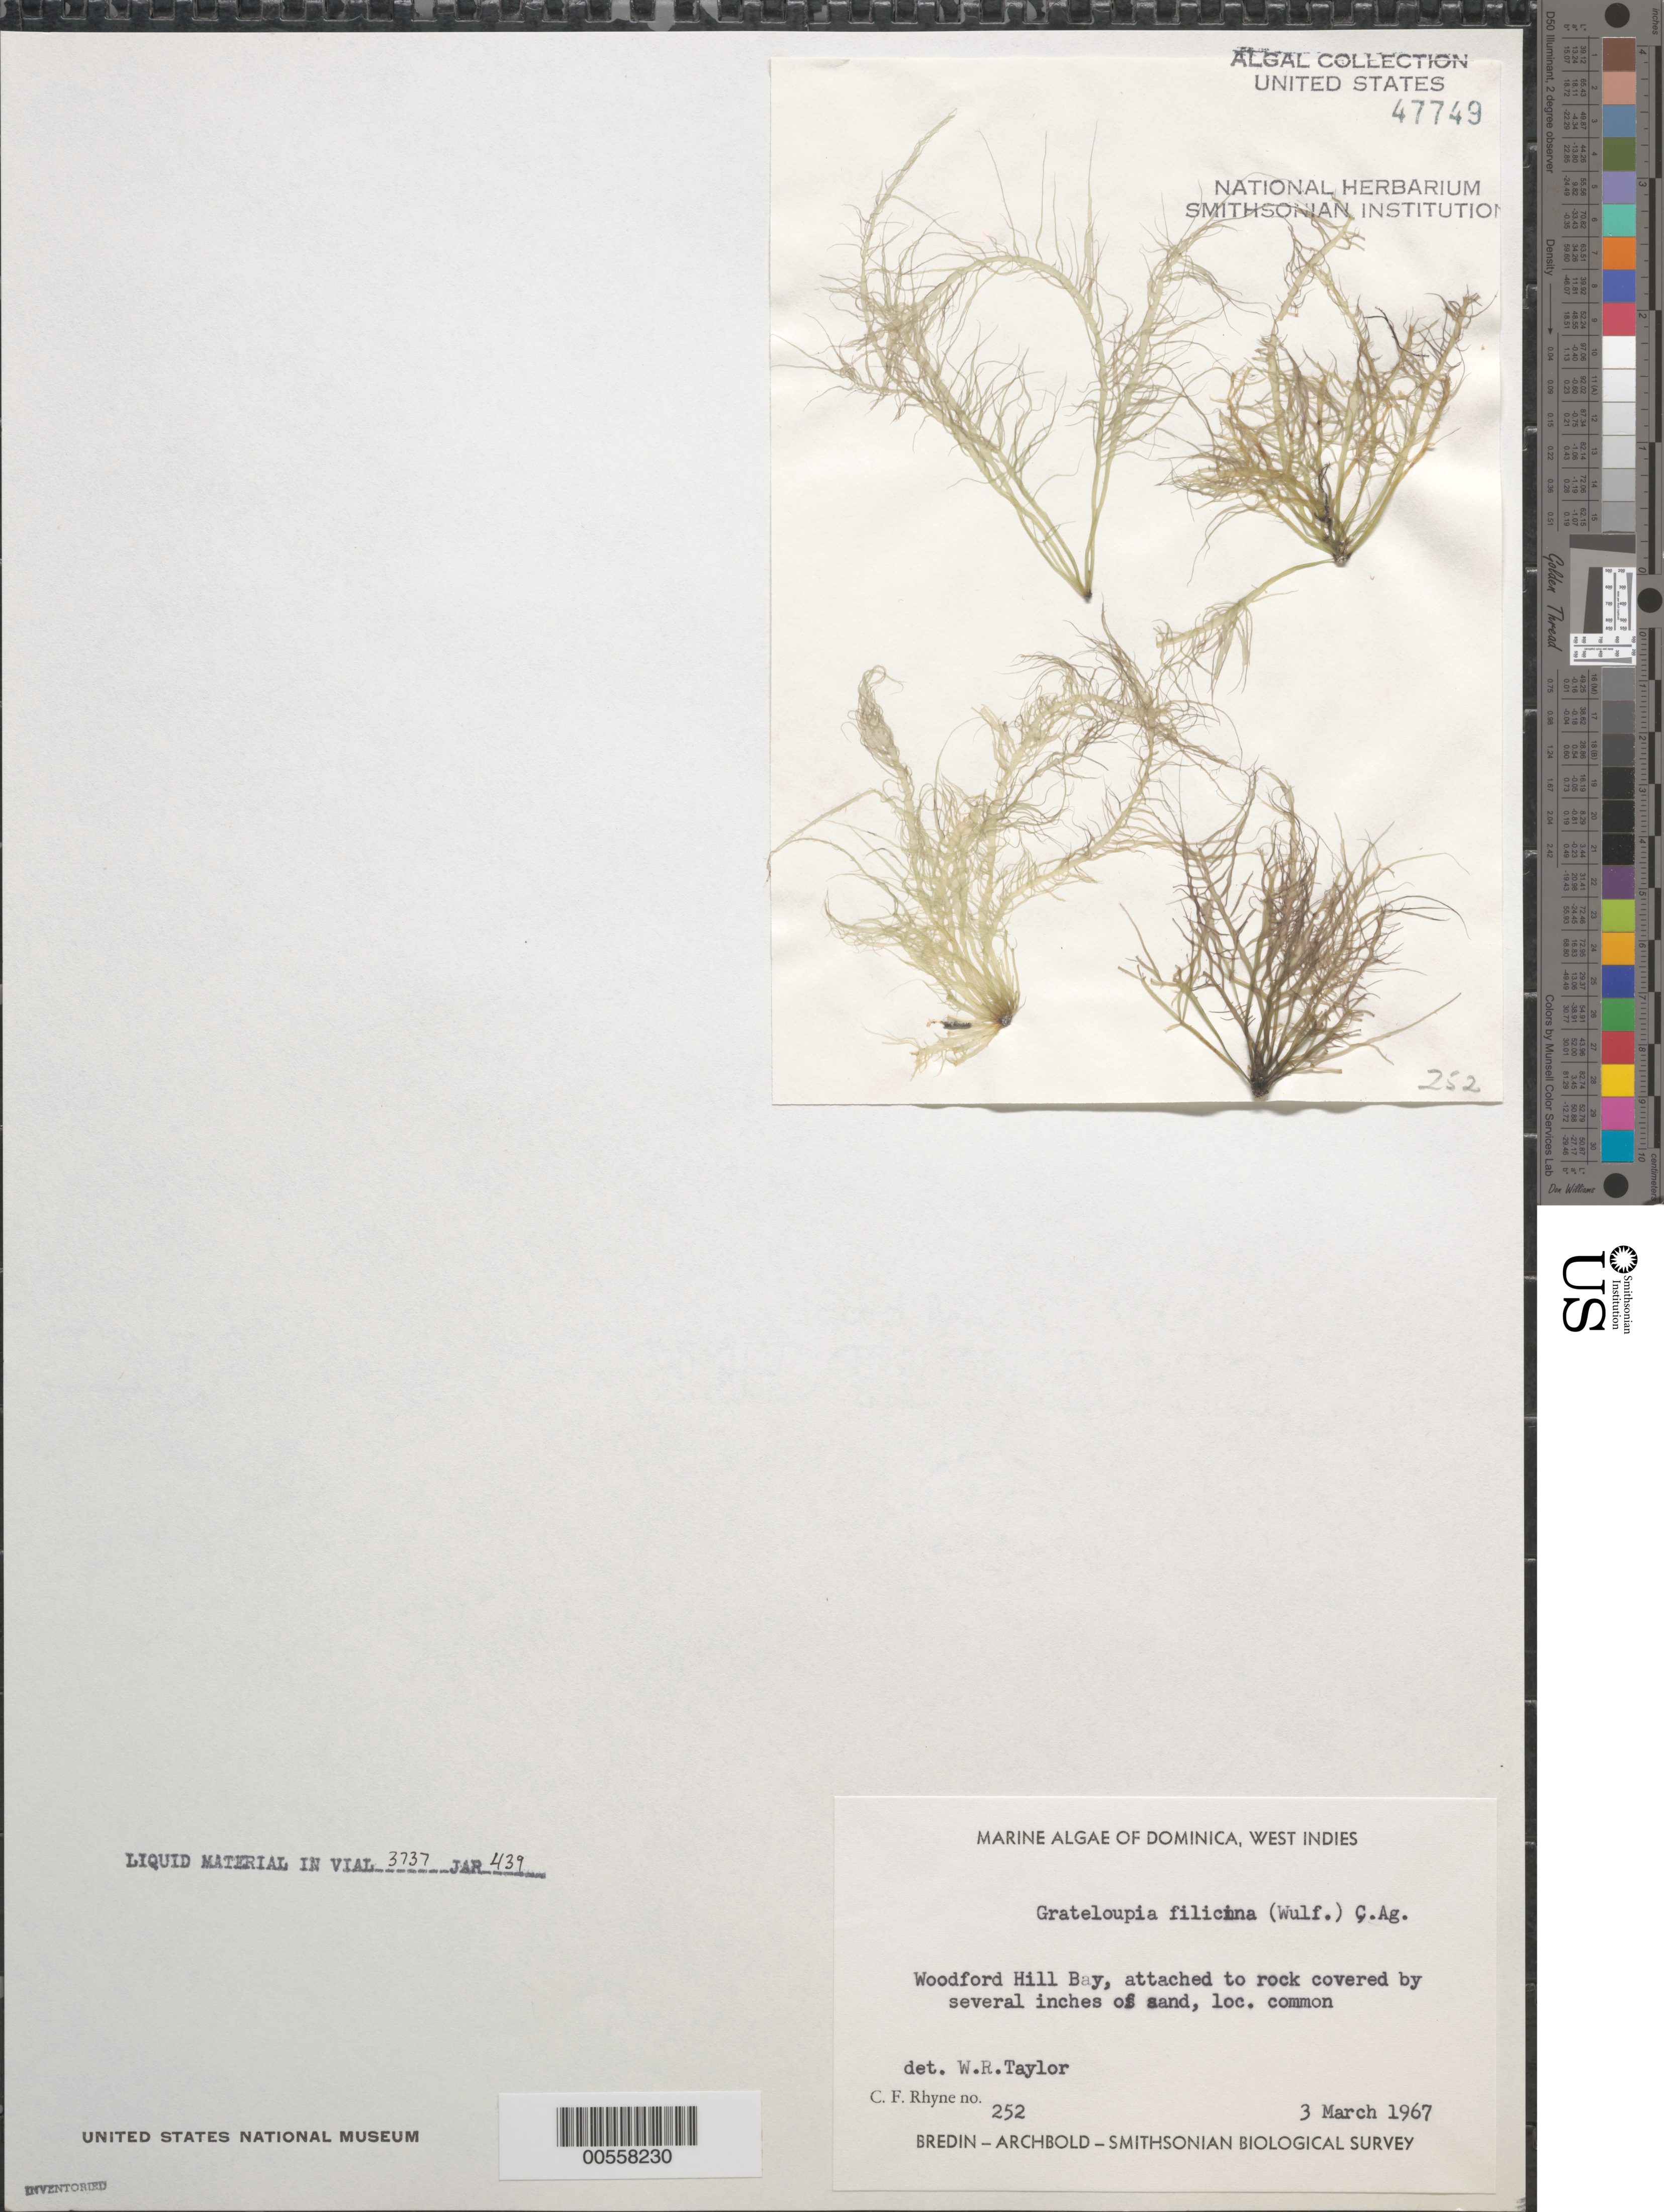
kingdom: Plantae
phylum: Rhodophyta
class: Florideophyceae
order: Halymeniales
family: Halymeniaceae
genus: Grateloupia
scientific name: Grateloupia filicina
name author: (J.V.Lamouroux) C. Agardh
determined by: Taylor, William R.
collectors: C. Rhyne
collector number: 252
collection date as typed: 03 Mar 1967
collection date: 1967-03-03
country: Dominica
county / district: St. Andrew's Parish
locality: Woodford Hill Bay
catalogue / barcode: US 47749